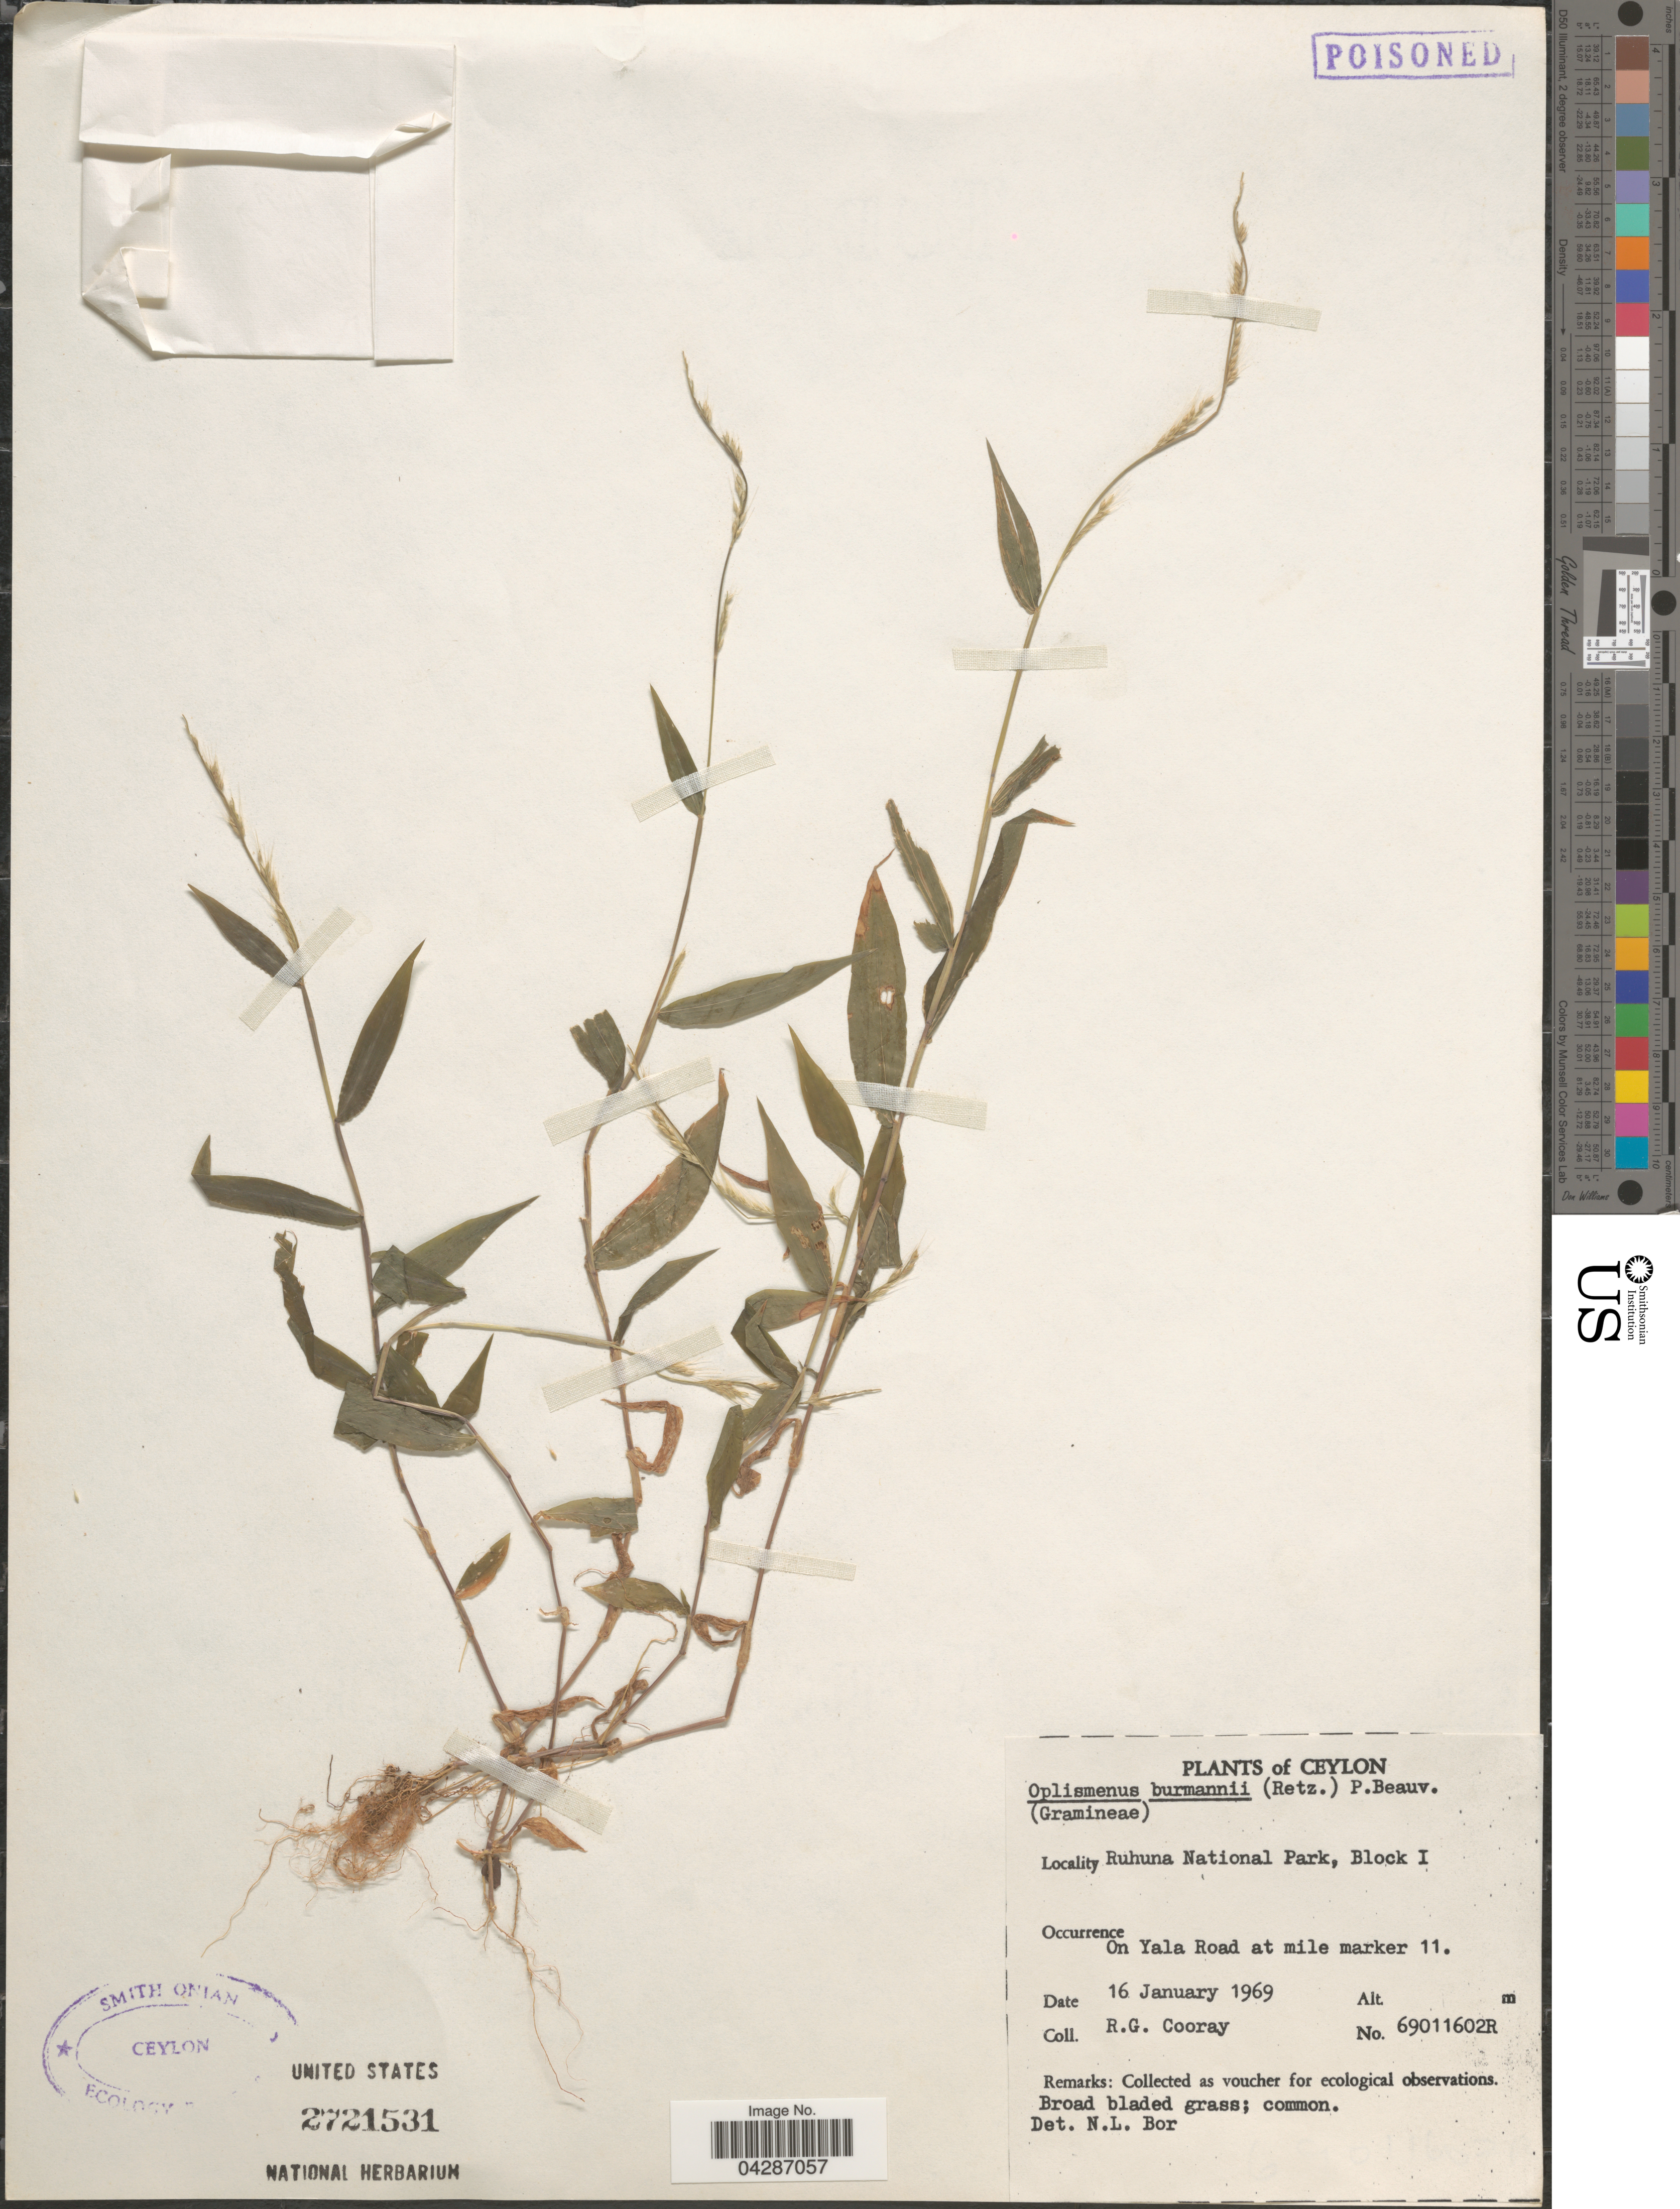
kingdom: Plantae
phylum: Tracheophyta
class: Liliopsida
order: Poales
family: Poaceae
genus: Oplismenus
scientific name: Oplismenus burmannii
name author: (Retz.) P. Beauv.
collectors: R. Cooray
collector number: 69011602R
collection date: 1969-01-16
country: Sri Lanka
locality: Ceylon. Ruhuna National Park, Block I. On Yala Road at mile marker 11.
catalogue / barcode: US 2721531